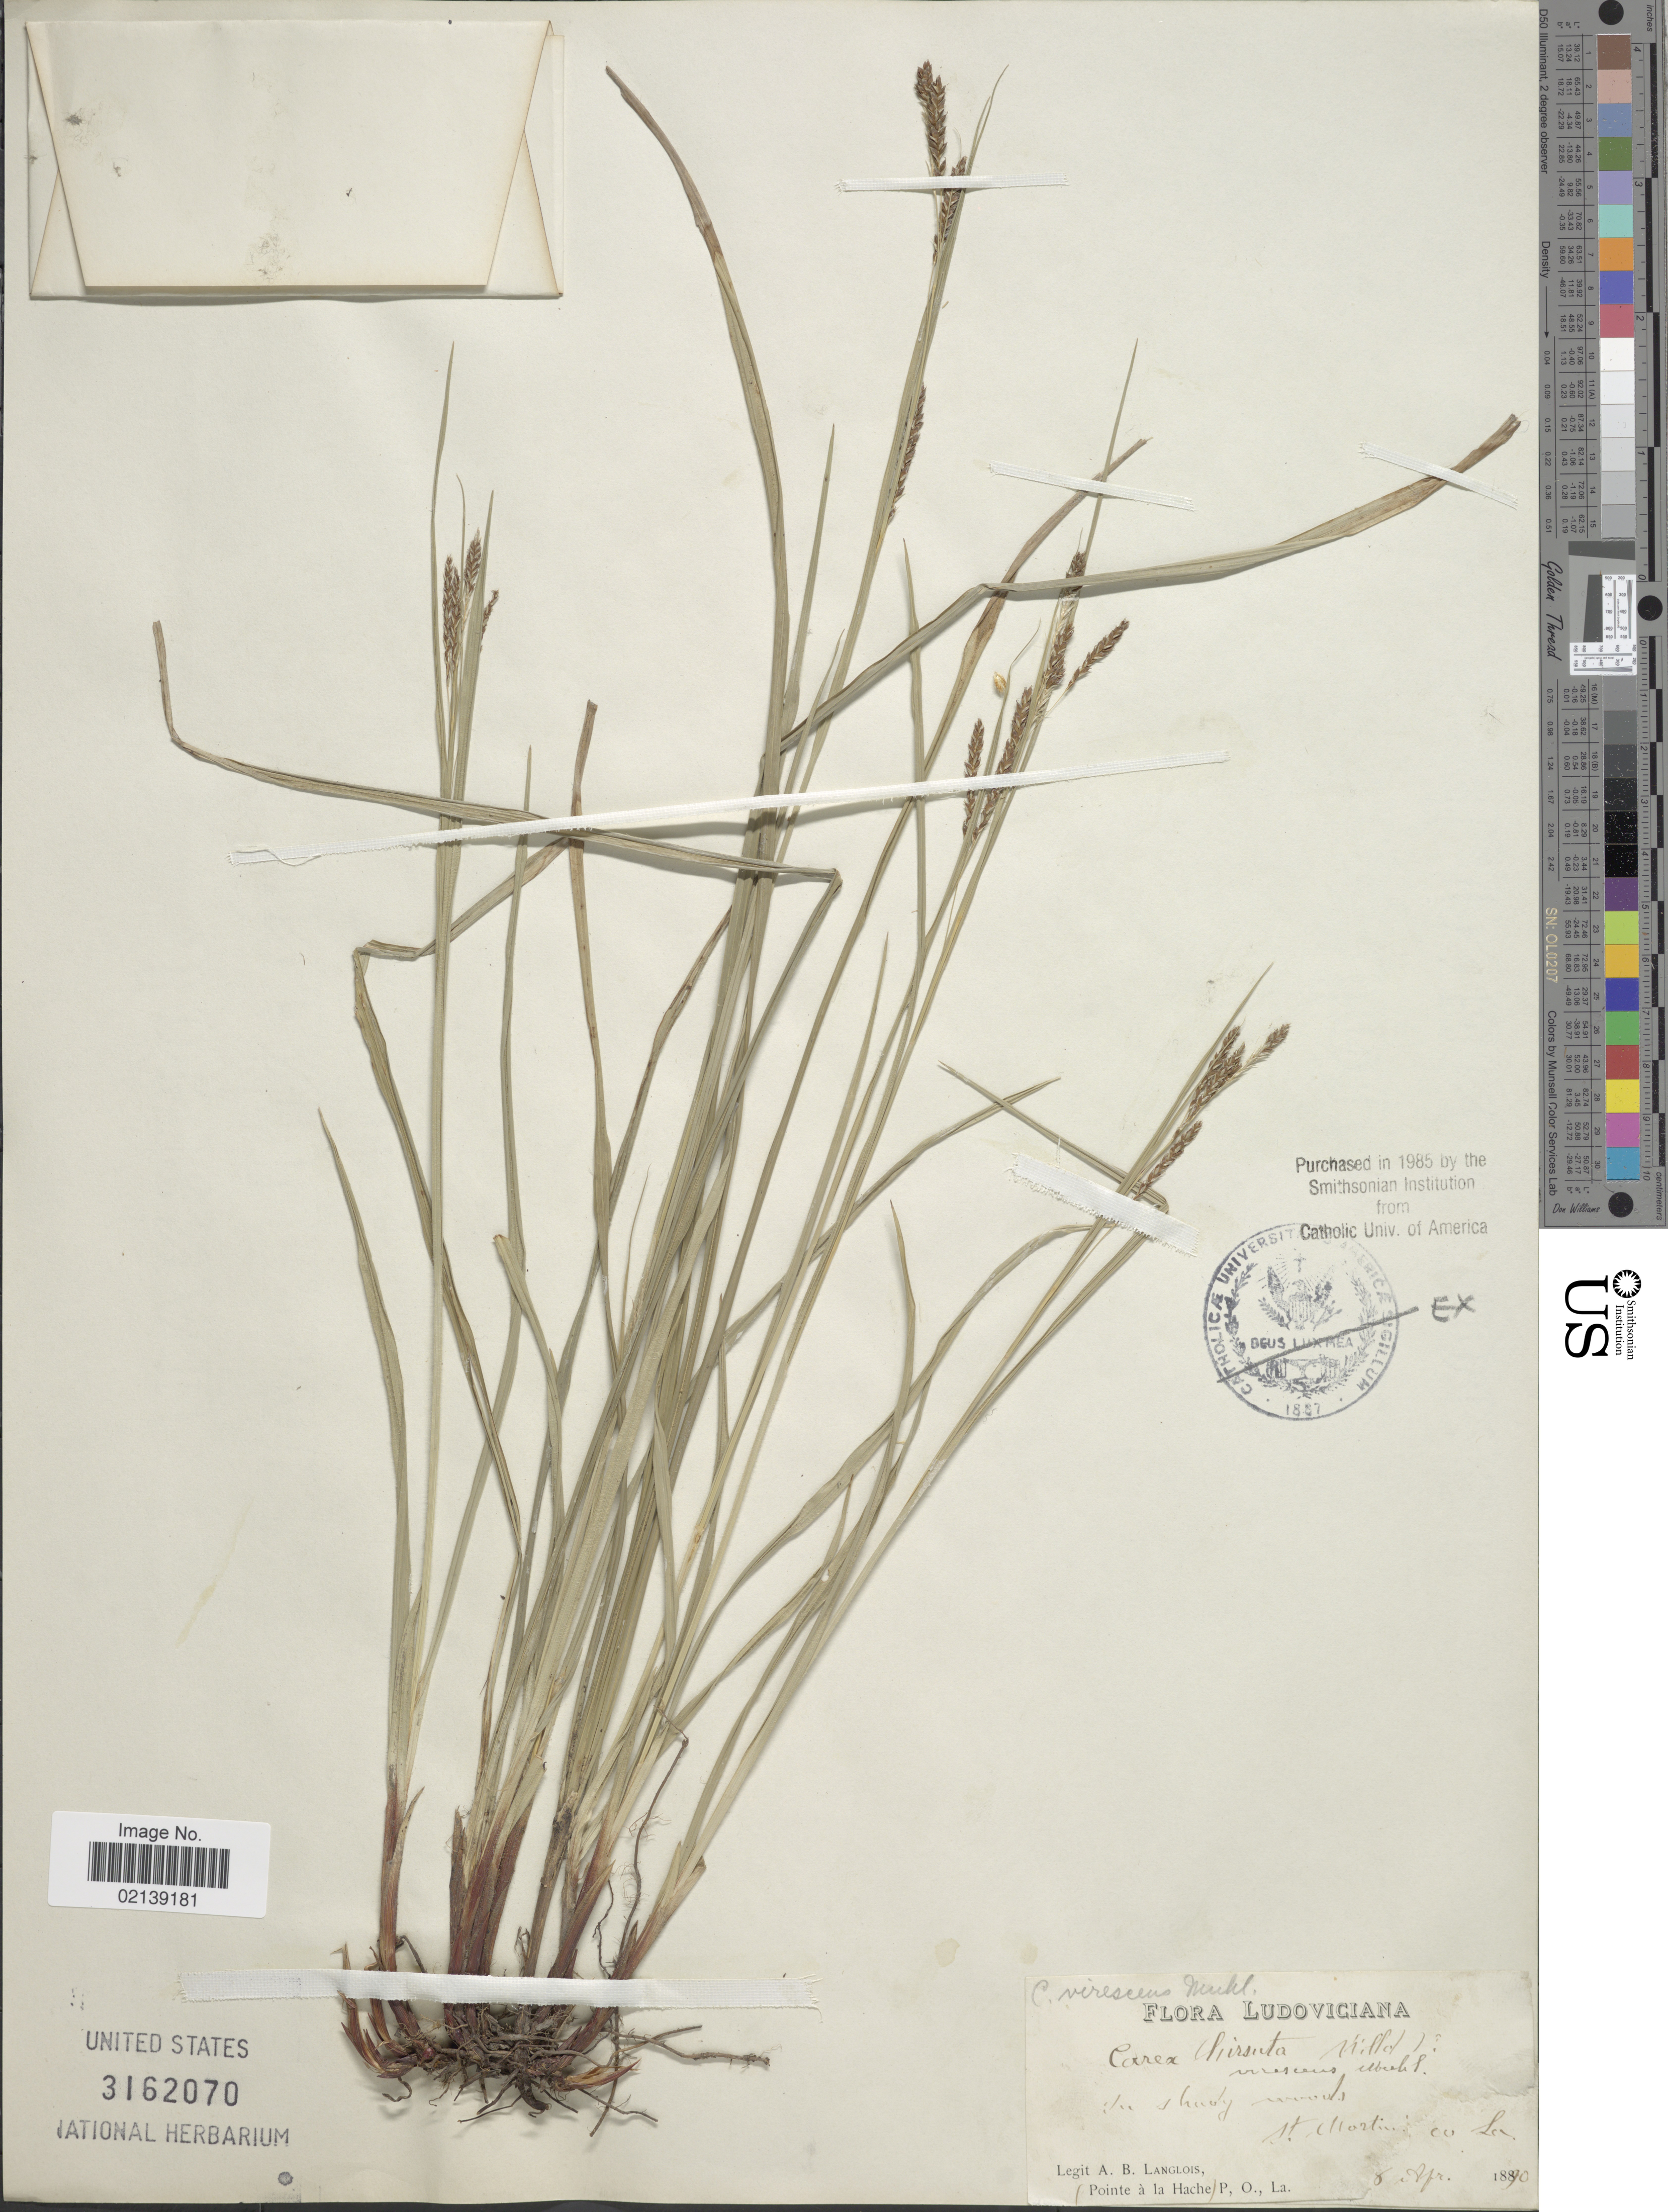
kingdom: Plantae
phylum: Tracheophyta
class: Liliopsida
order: Poales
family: Cyperaceae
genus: Carex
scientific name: Carex virescens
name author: Muhl. ex Willd.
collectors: A. Langlois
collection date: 1890-04-06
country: United States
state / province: Louisiana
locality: in shady woods, St. Martin's Co.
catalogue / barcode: US 3162070